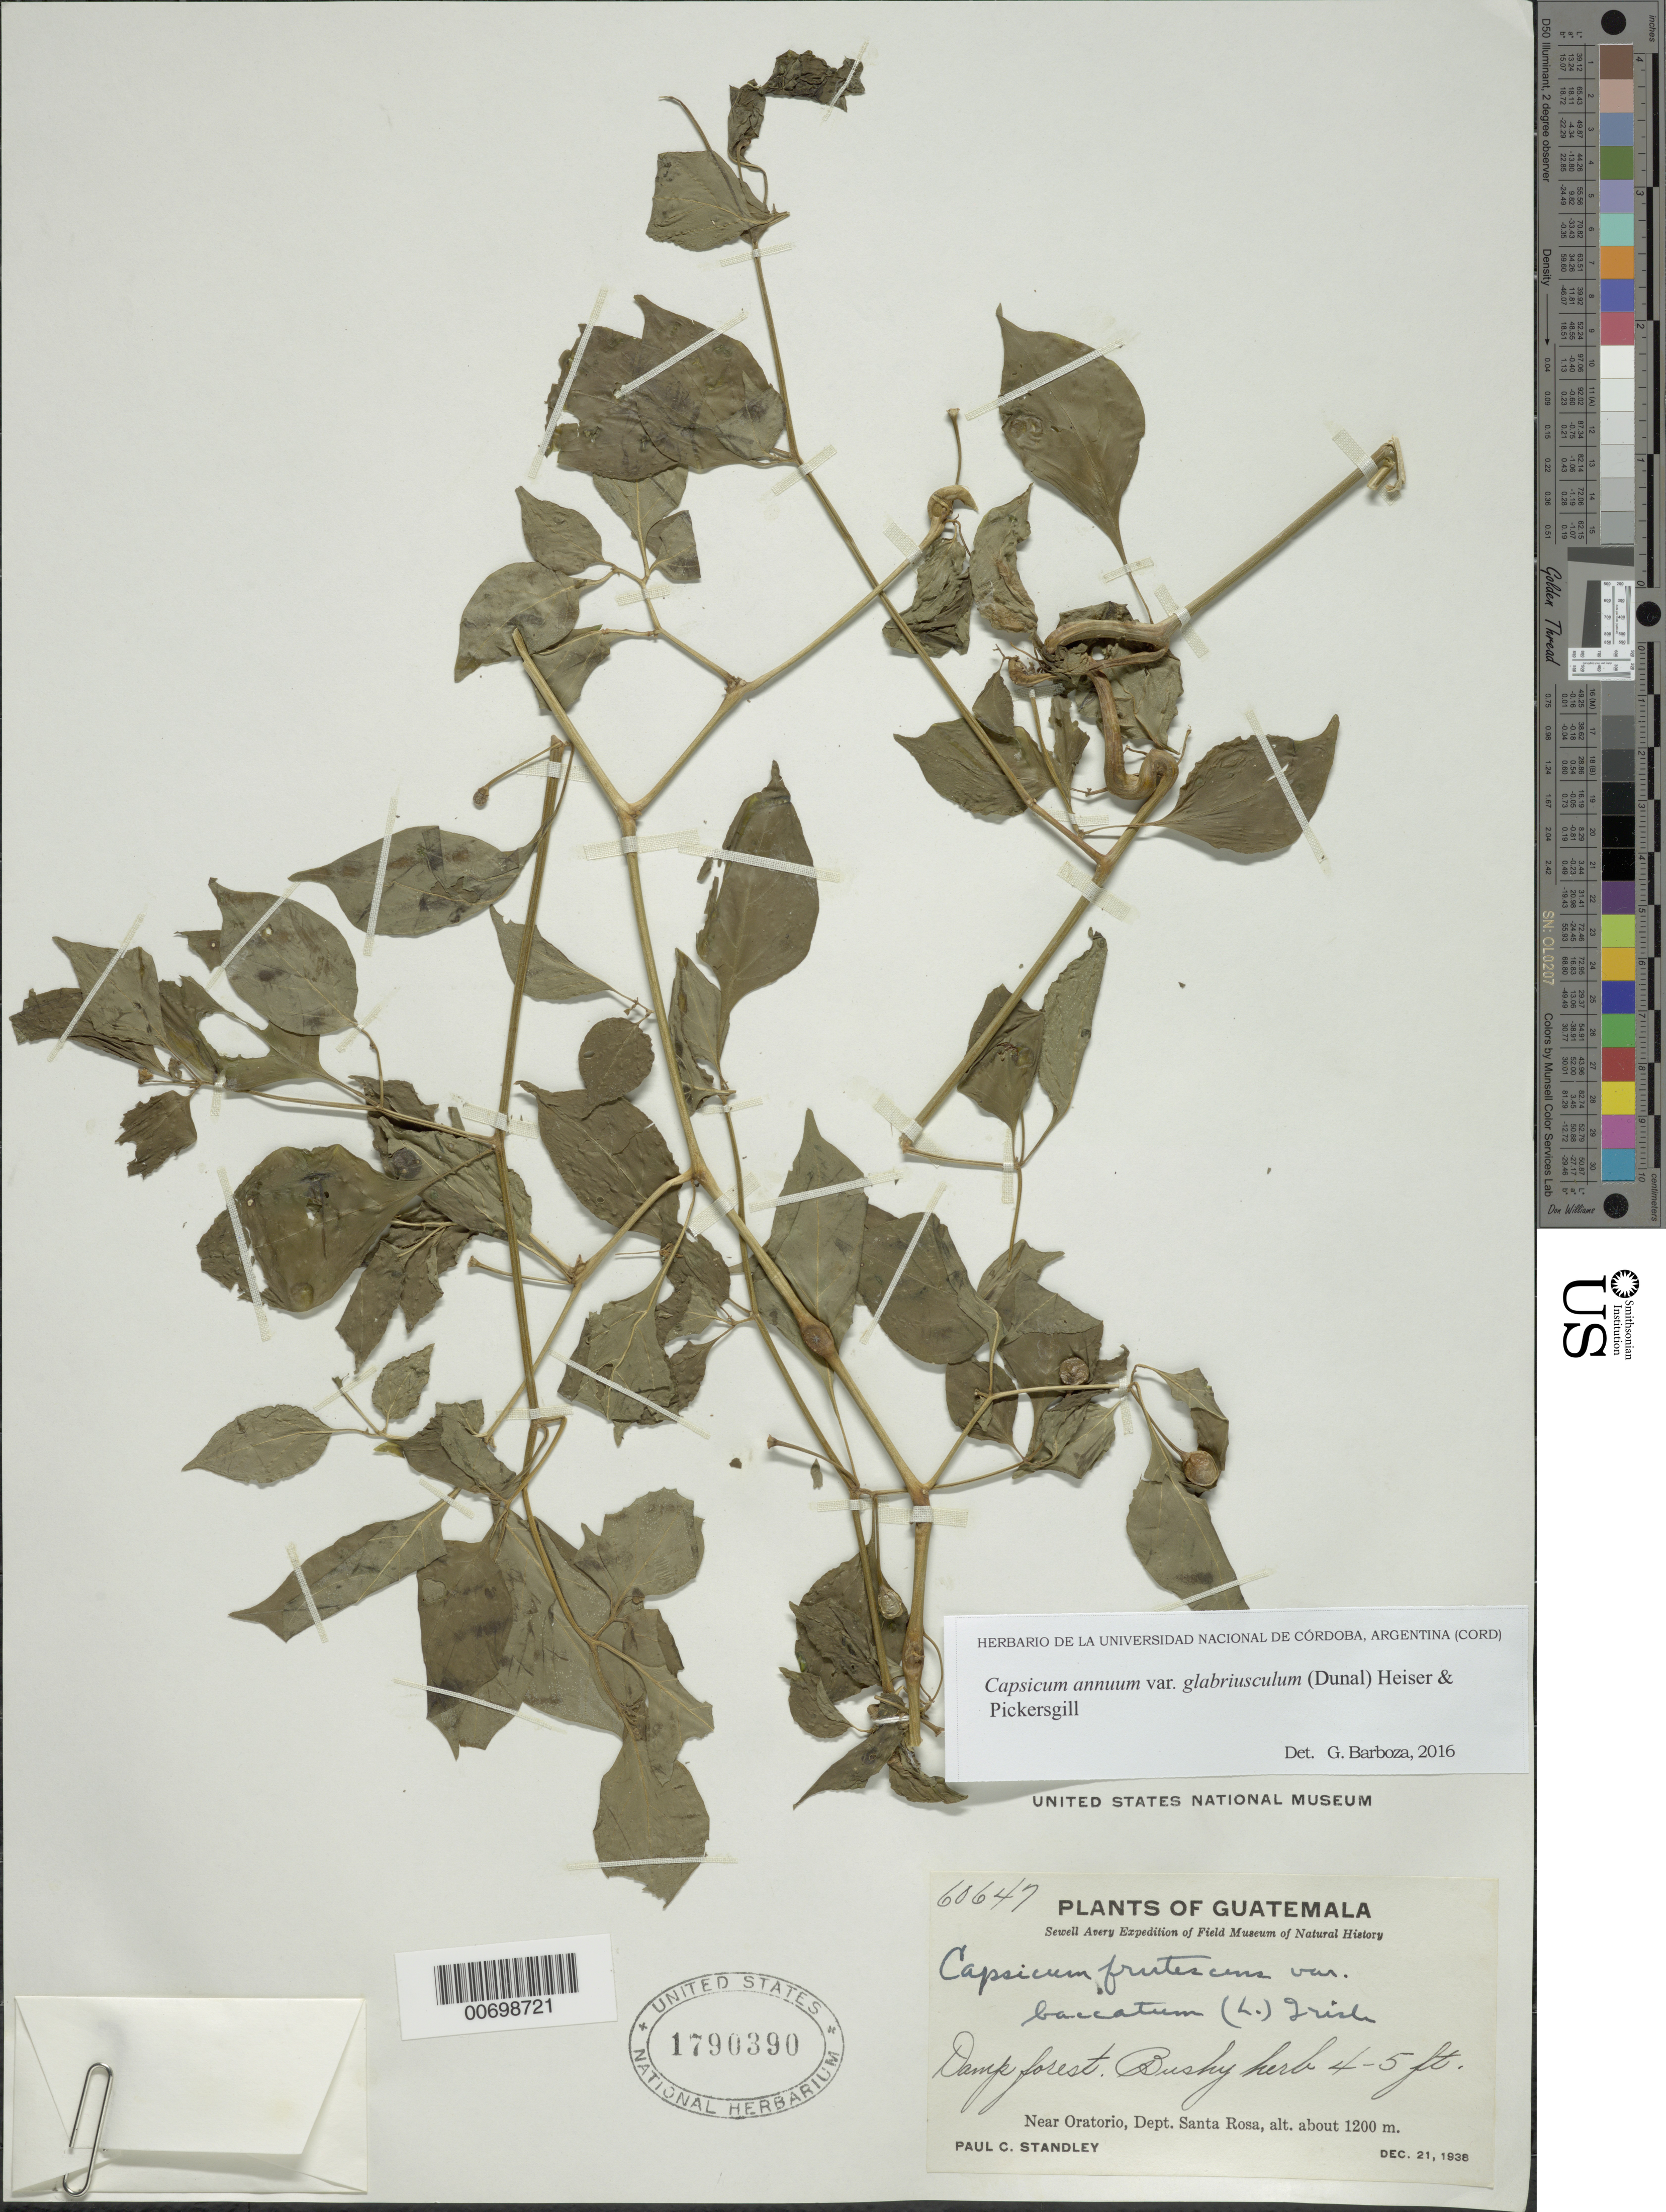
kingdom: Plantae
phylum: Tracheophyta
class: Magnoliopsida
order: Solanales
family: Solanaceae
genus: Capsicum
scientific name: Capsicum annuum var. glabriusculum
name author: (Dunal) Heiser & Pickersgill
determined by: Barboza, G. E., (CORD), Museo Botanico - Cordoba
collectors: P. C. Standley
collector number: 60649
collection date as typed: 21 Dec 1942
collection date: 1942-12-21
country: Guatemala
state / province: Santa Rosa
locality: Near Oratorio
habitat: Dam forest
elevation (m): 1200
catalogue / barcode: US 1790390